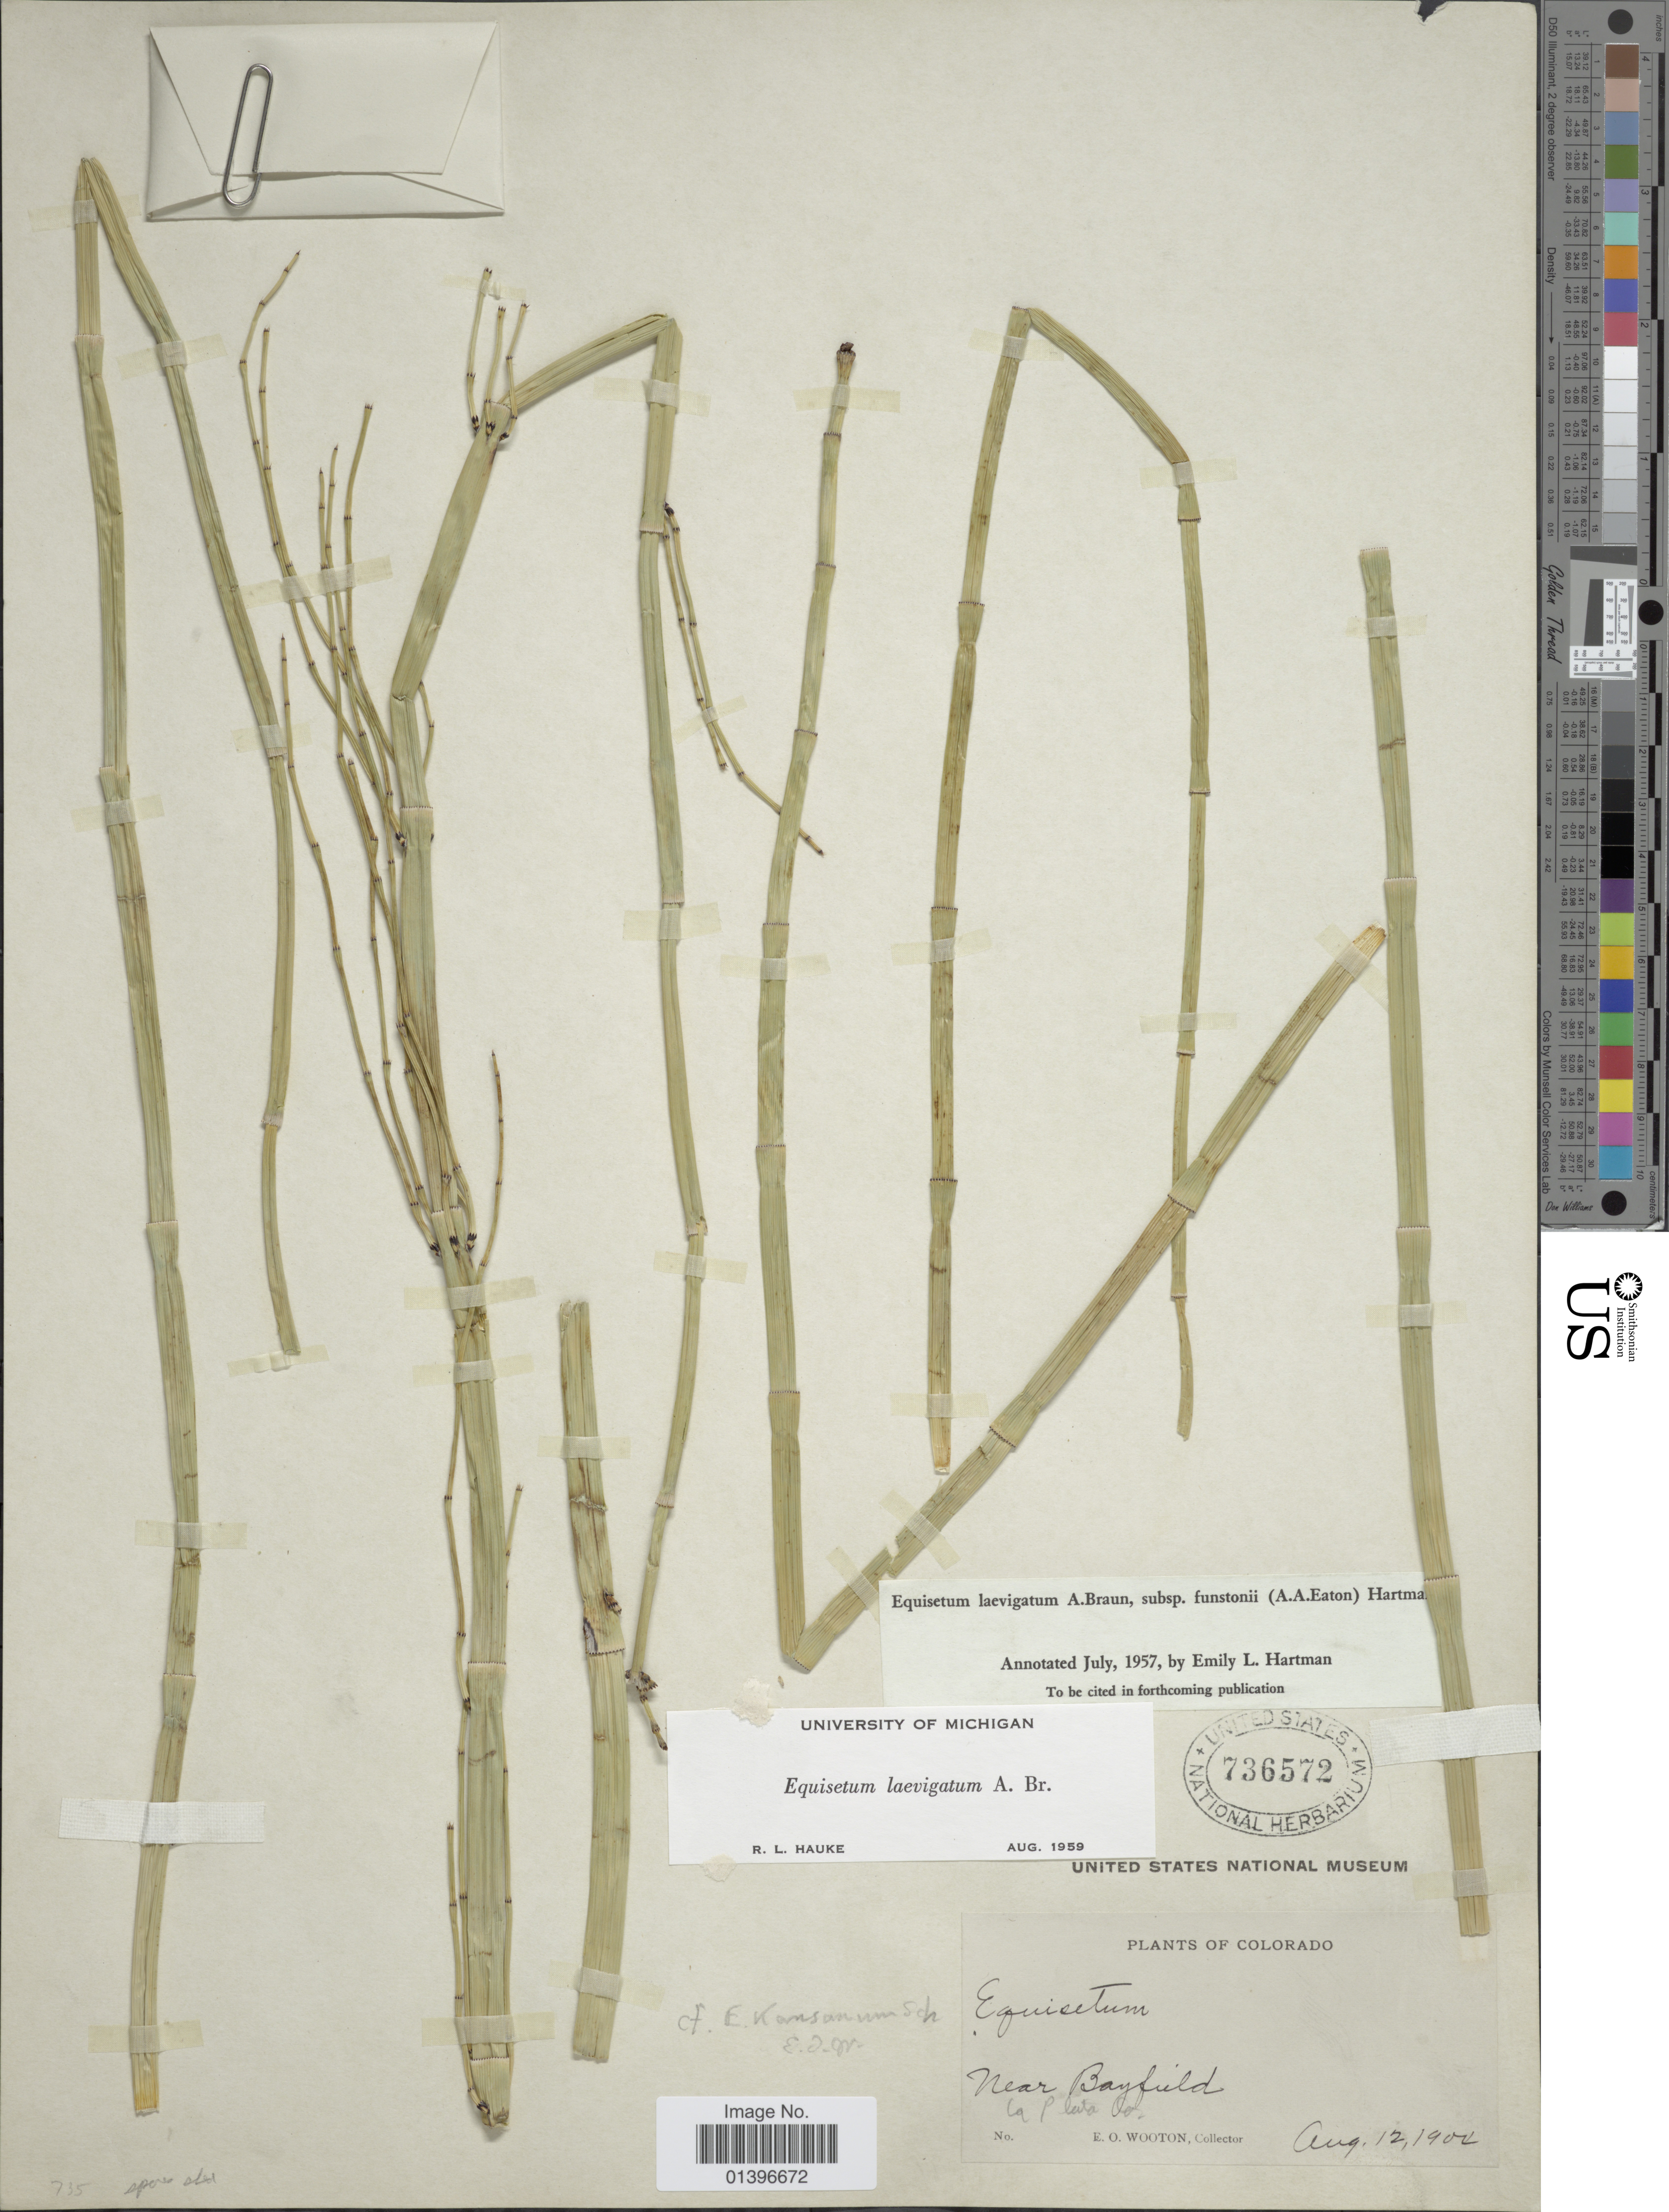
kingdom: Plantae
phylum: Tracheophyta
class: Polypodiopsida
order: Equisetales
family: Equisetaceae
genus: Equisetum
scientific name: Equisetum laevigatum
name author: A. Braun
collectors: E. O. Wooton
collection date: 1904-08-12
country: United States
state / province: Colorado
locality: Near Bayfield, La Plata Co.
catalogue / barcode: US 736572